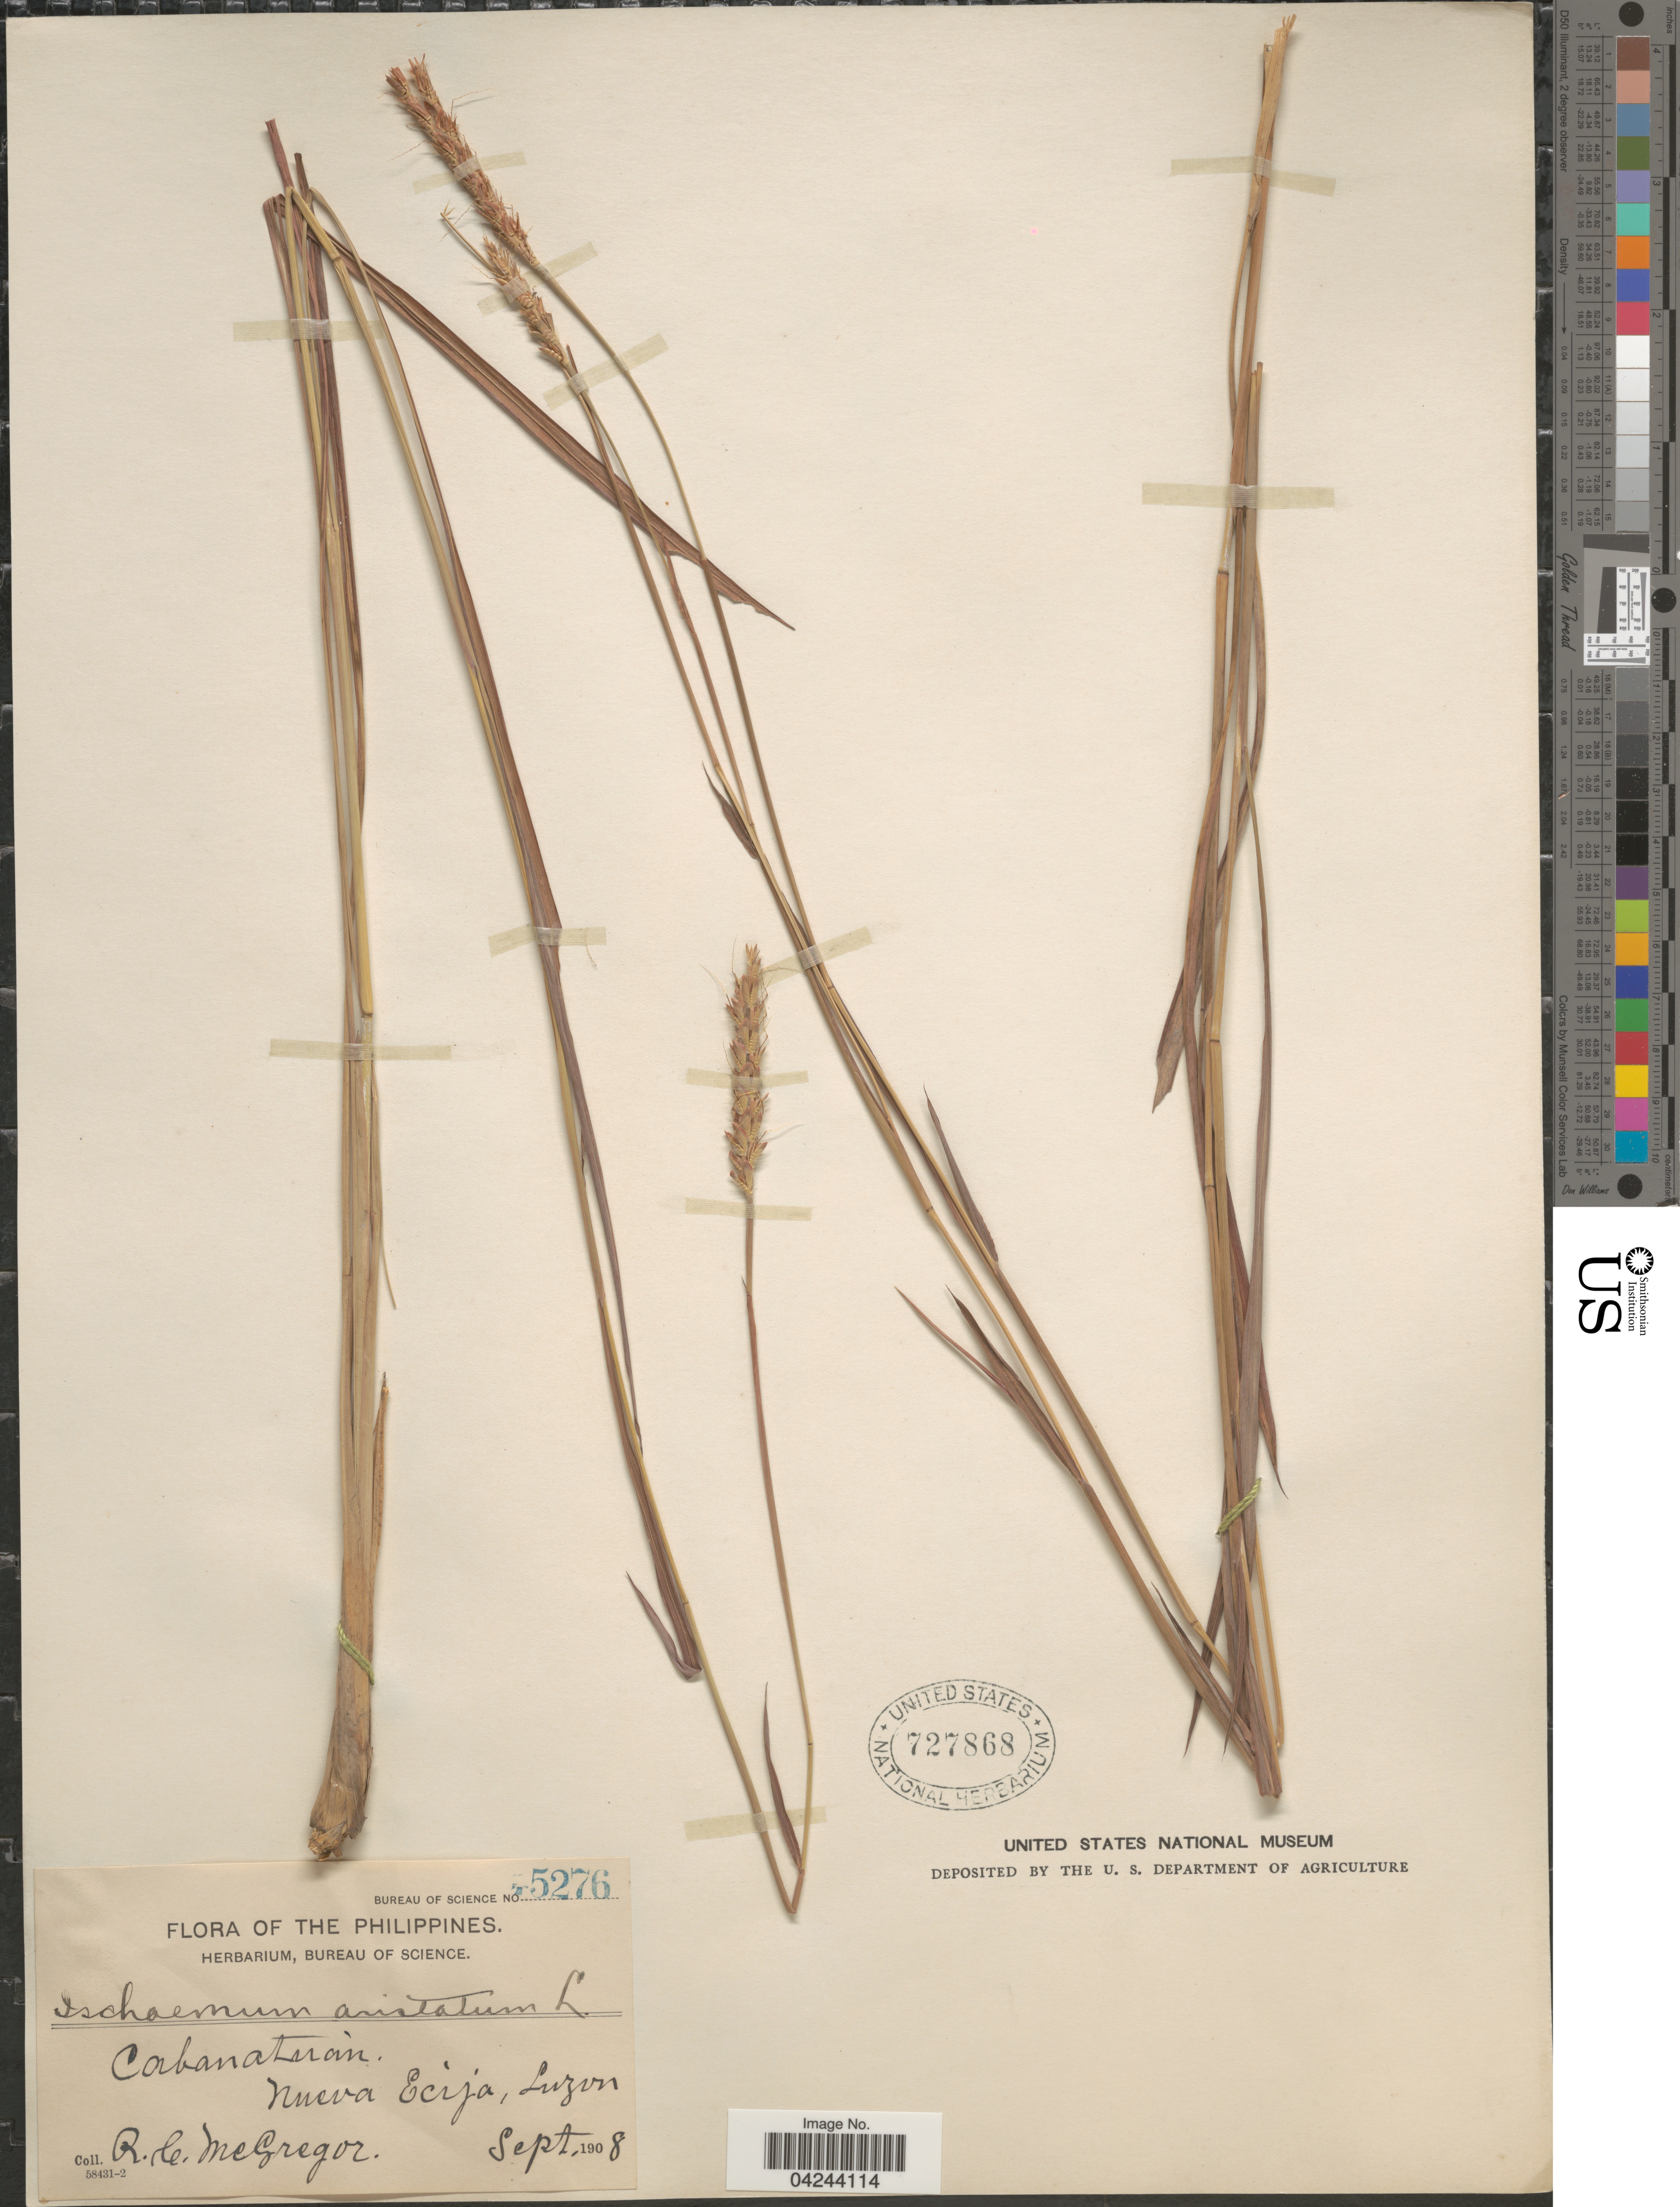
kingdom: Plantae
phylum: Tracheophyta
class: Liliopsida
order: Poales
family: Poaceae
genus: Ischaemum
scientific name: Ischaemum aristatum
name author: L.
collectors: R. C. McGregor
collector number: Bureau of Science 5276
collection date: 1908-09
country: Philippines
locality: Cabanatuàn. Nueva Ecija, Luzon.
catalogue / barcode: US 727868